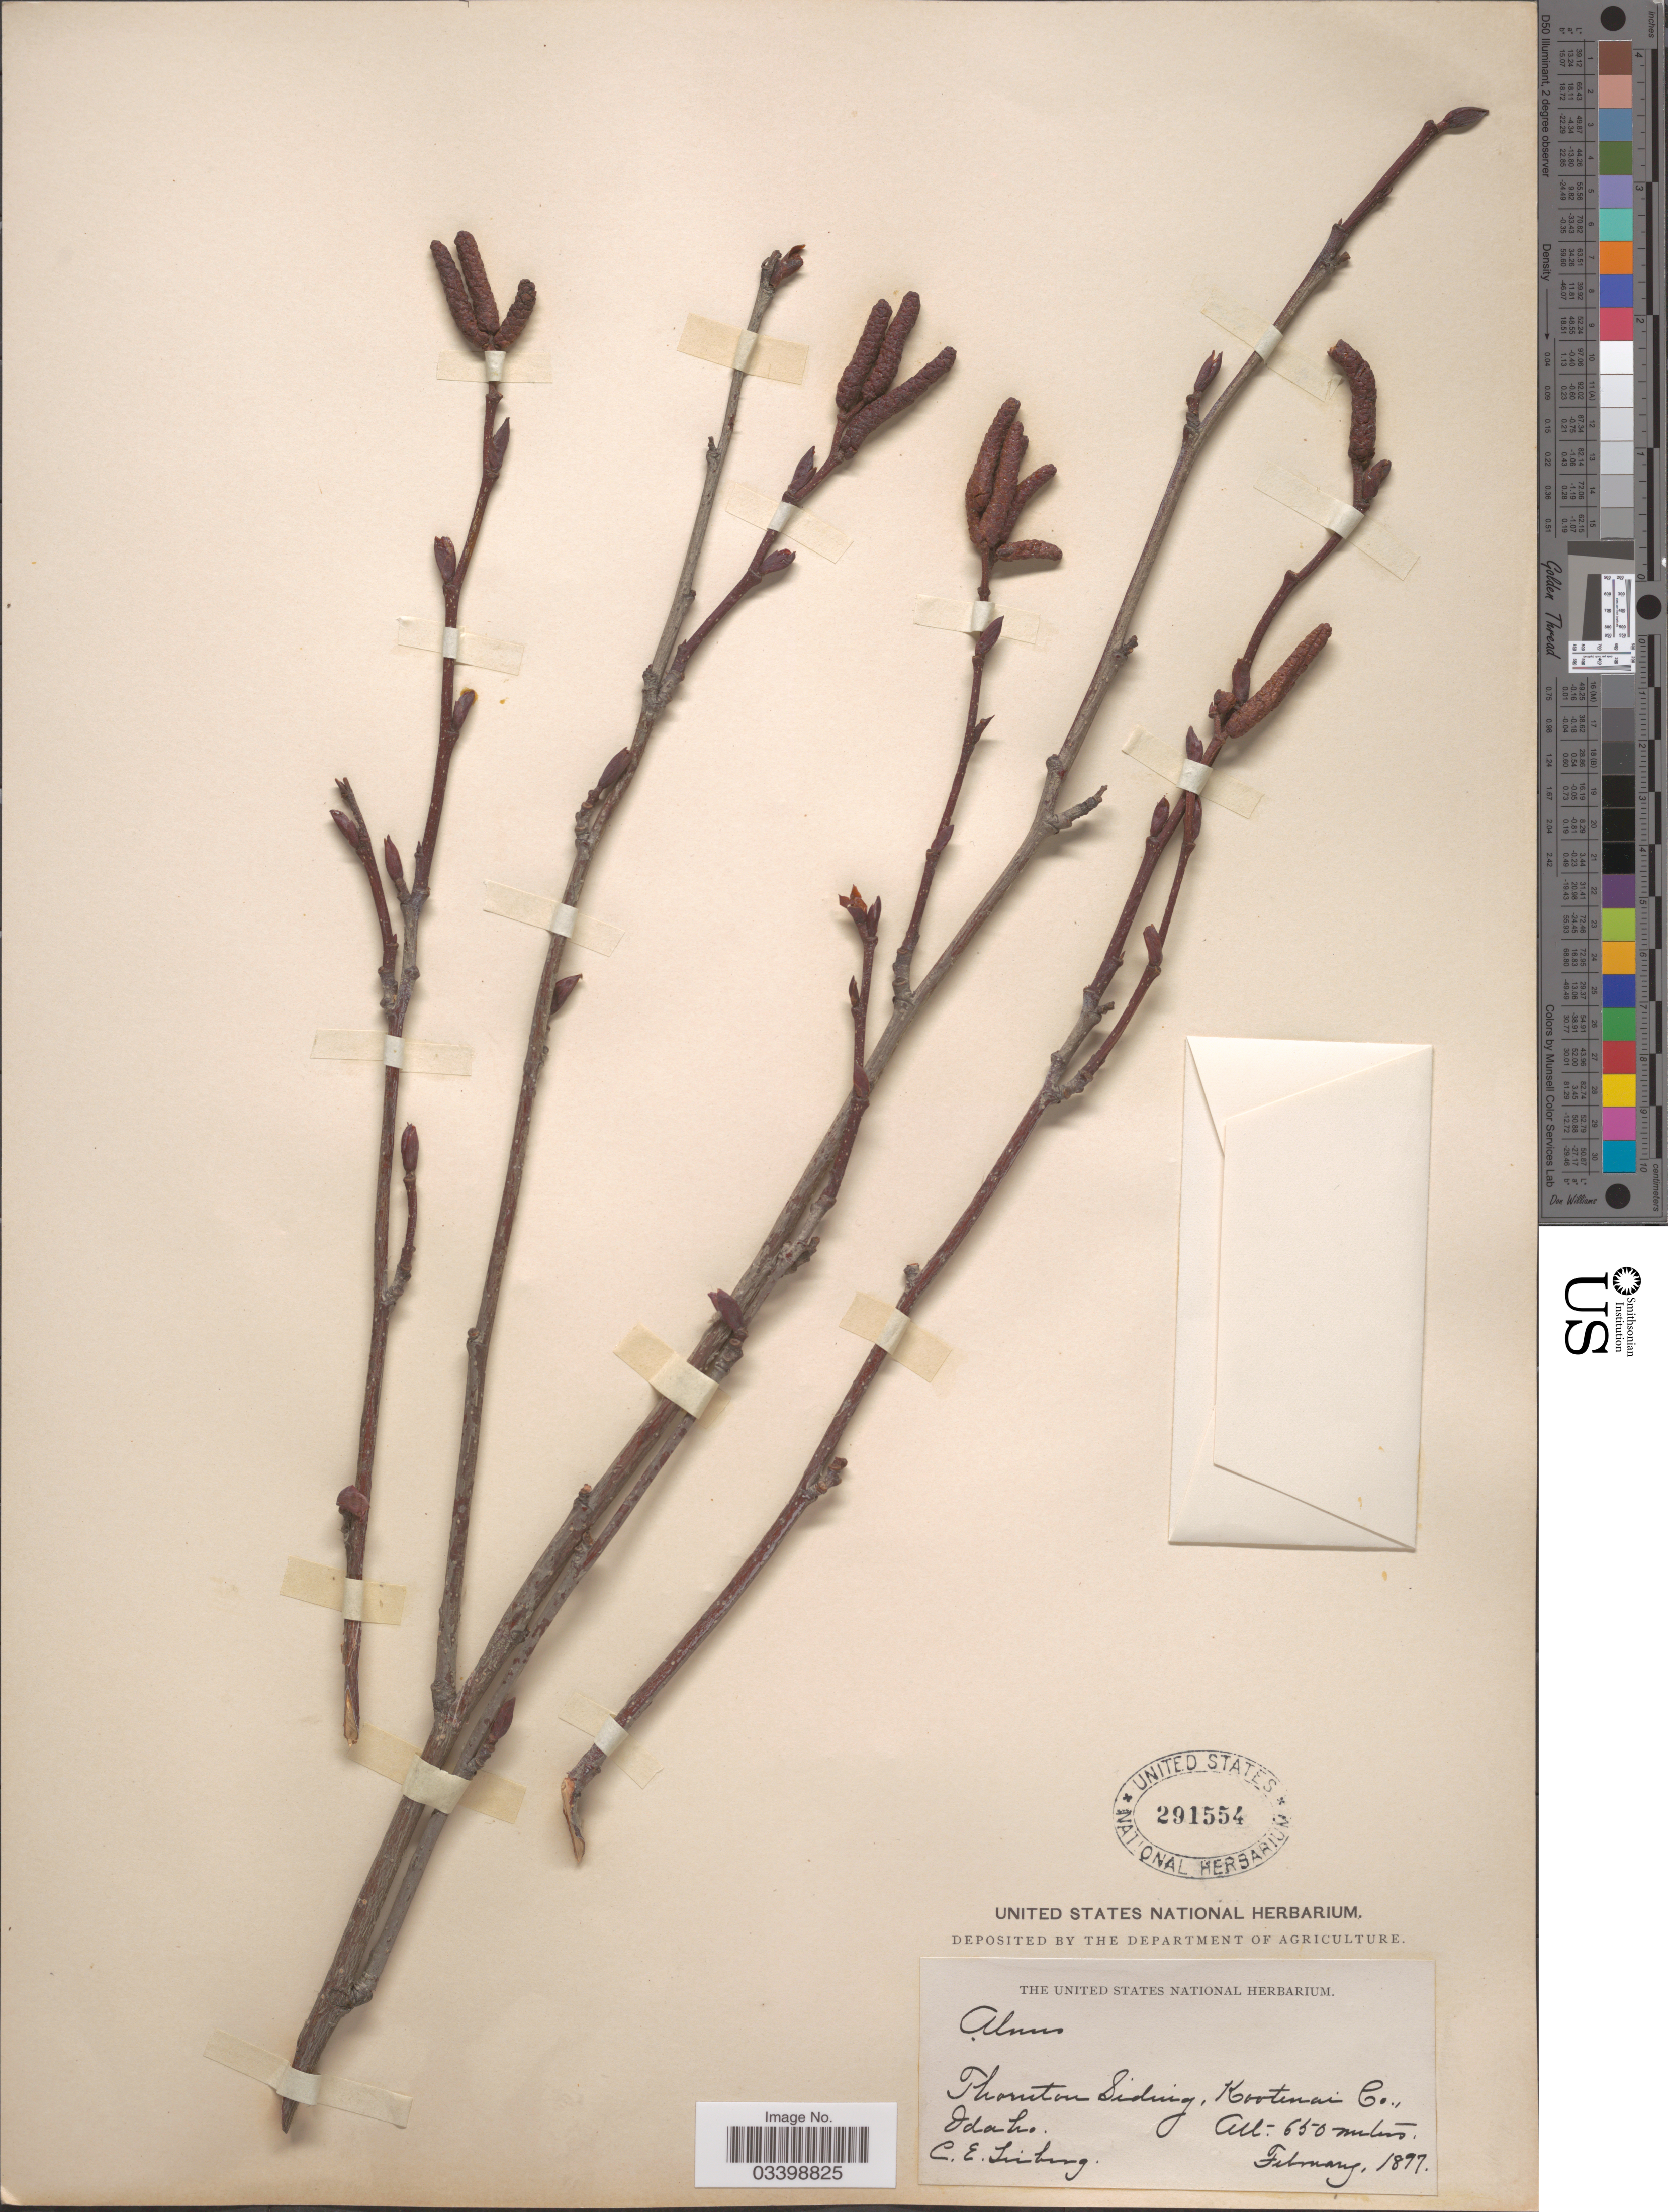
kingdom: Plantae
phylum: Tracheophyta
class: Magnoliopsida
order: Fagales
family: Betulaceae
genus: Alnus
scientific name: Alnus viridis subsp. sinuata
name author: Regel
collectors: C. Leiberg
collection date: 1897-02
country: United States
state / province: Idaho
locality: Thornton Siding, Kootenai Co.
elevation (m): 650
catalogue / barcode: US 291554